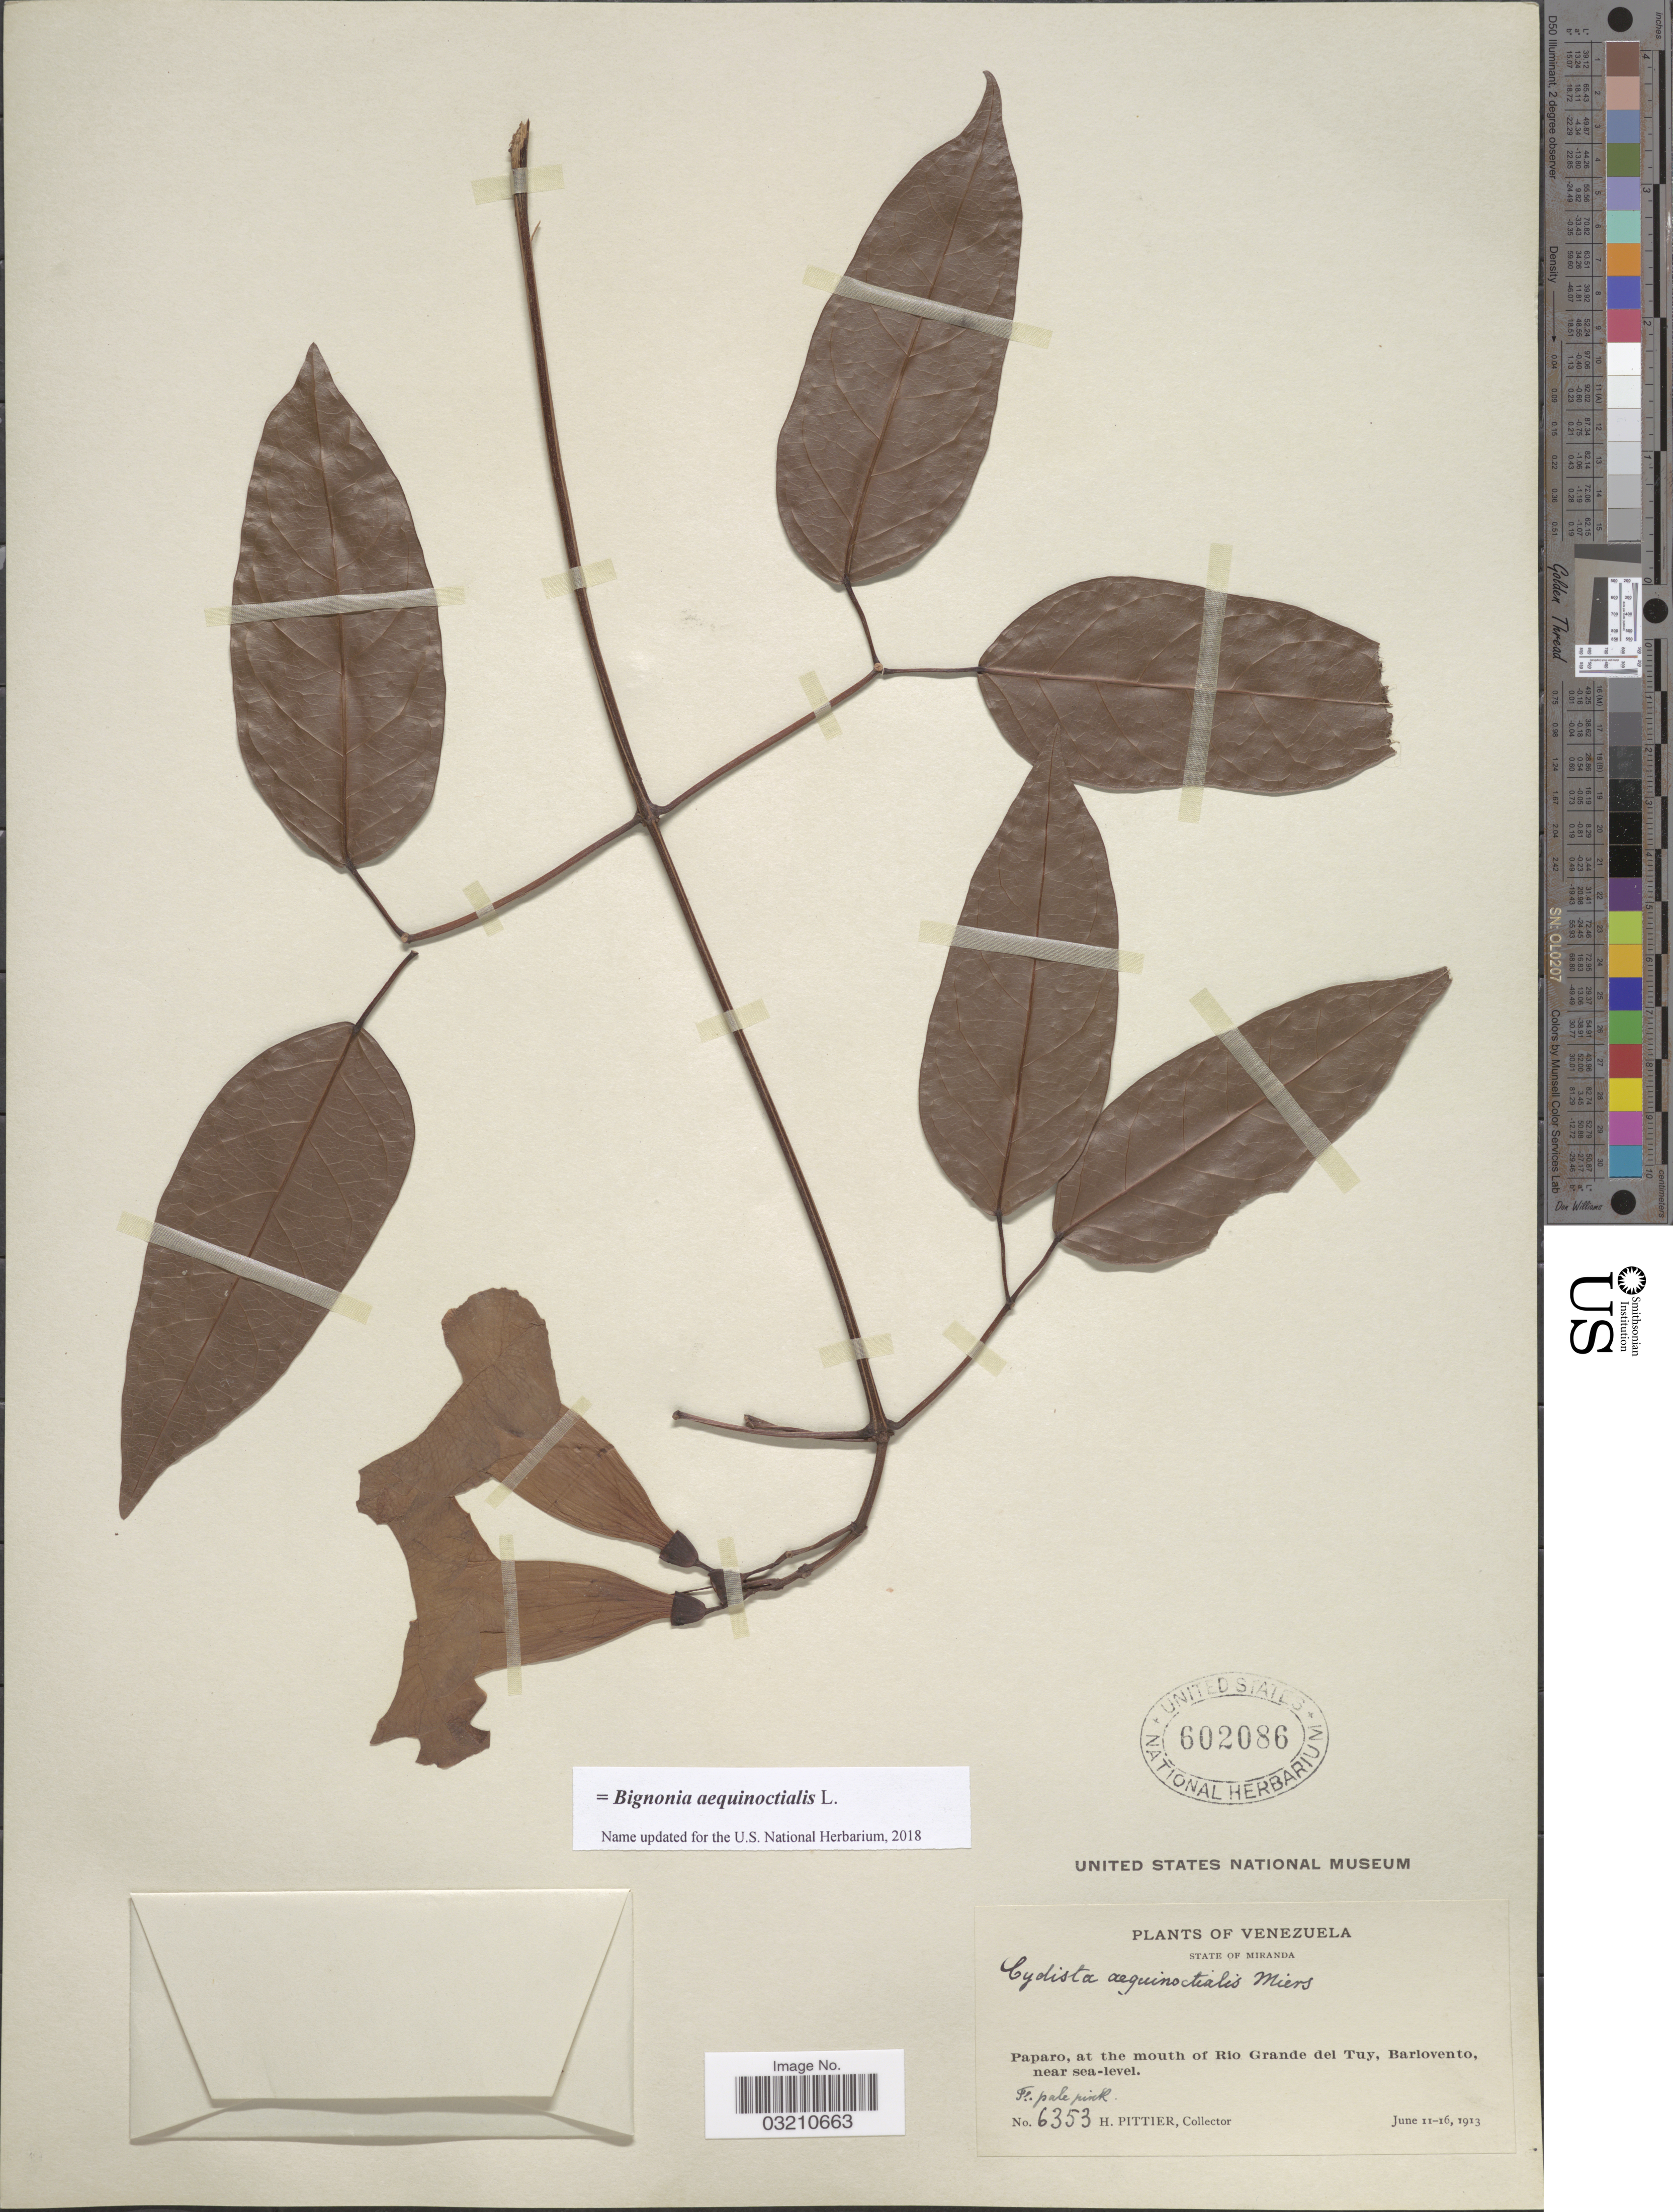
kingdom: Plantae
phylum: Tracheophyta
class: Magnoliopsida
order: Lamiales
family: Bignoniaceae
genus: Bignonia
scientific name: Bignonia aequinoctialis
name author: L.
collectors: H. F. Pittier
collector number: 6353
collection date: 1913-06-11/1913-06-16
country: Venezuela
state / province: Miranda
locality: Paparo, at the mouth of Rio Grande del Tuy, Barlovento.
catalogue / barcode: US 602086